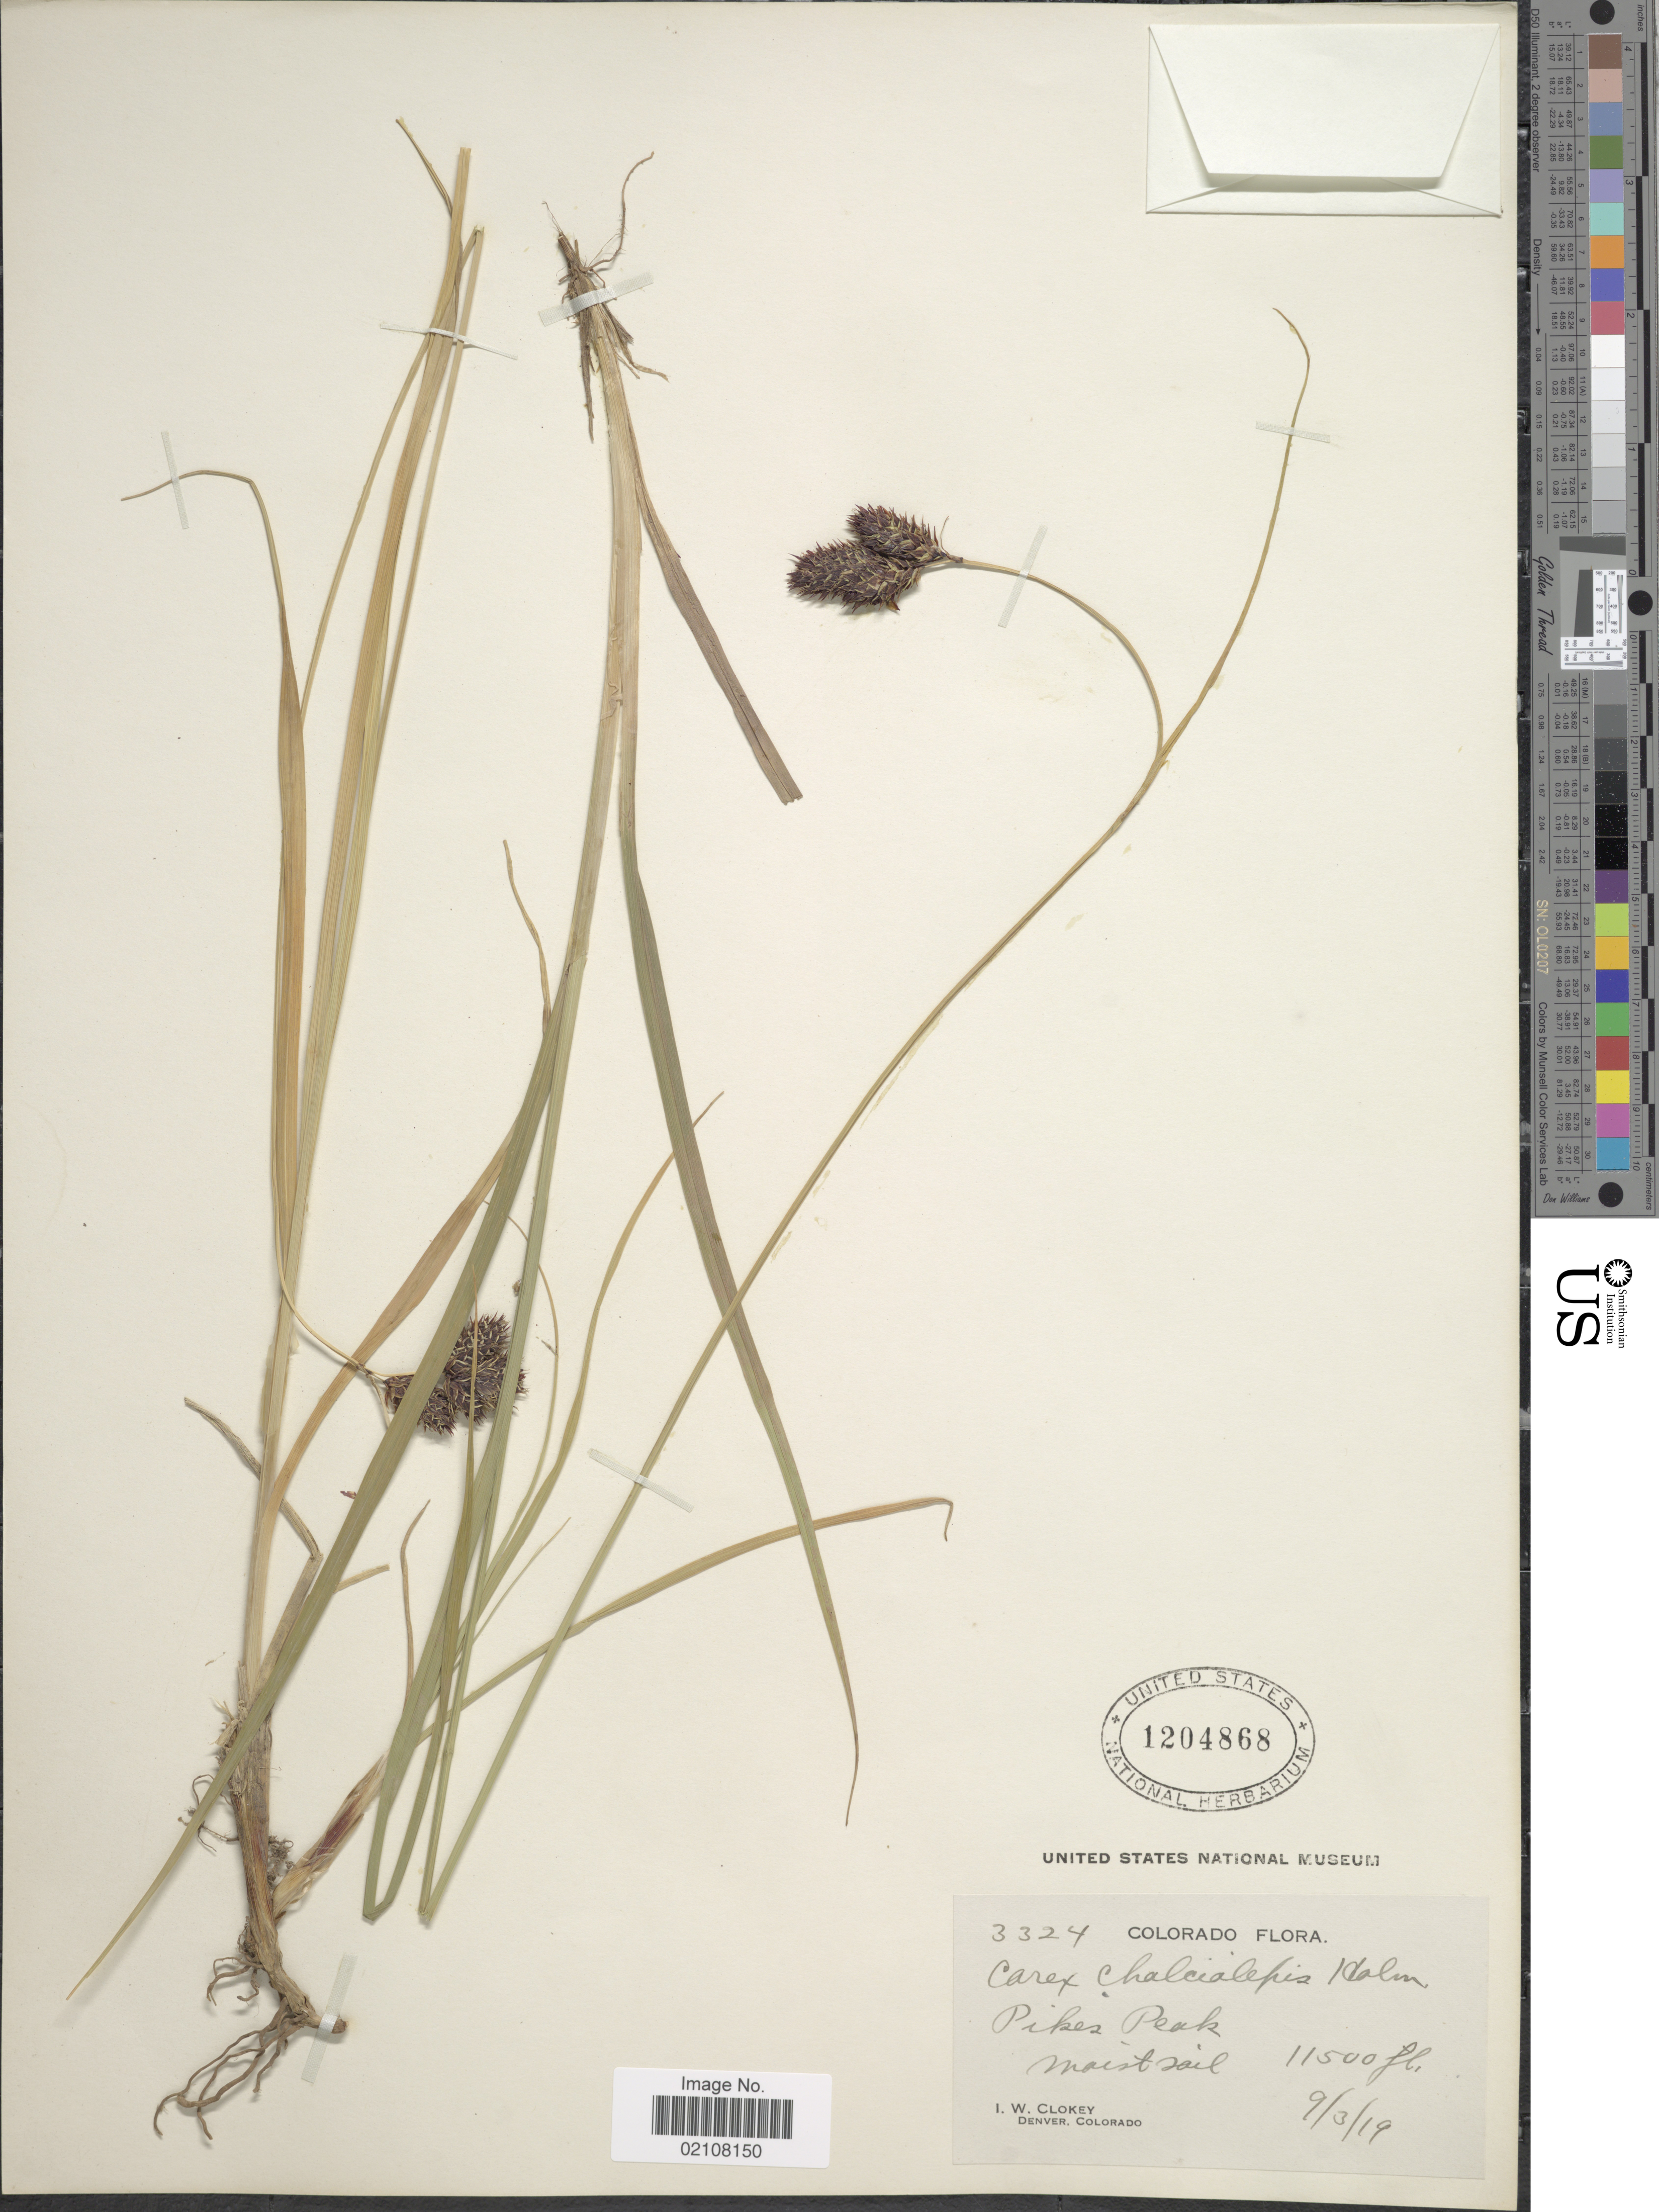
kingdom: Plantae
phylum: Tracheophyta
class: Liliopsida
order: Poales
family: Cyperaceae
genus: Carex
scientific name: Carex chalciolepis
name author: Holm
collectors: I. W. Clokey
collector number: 3324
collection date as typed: Transcribed d/m/y: 3/9/19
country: United States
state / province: Colorado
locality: Pikes Peak, moist soil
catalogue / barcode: US 1204868